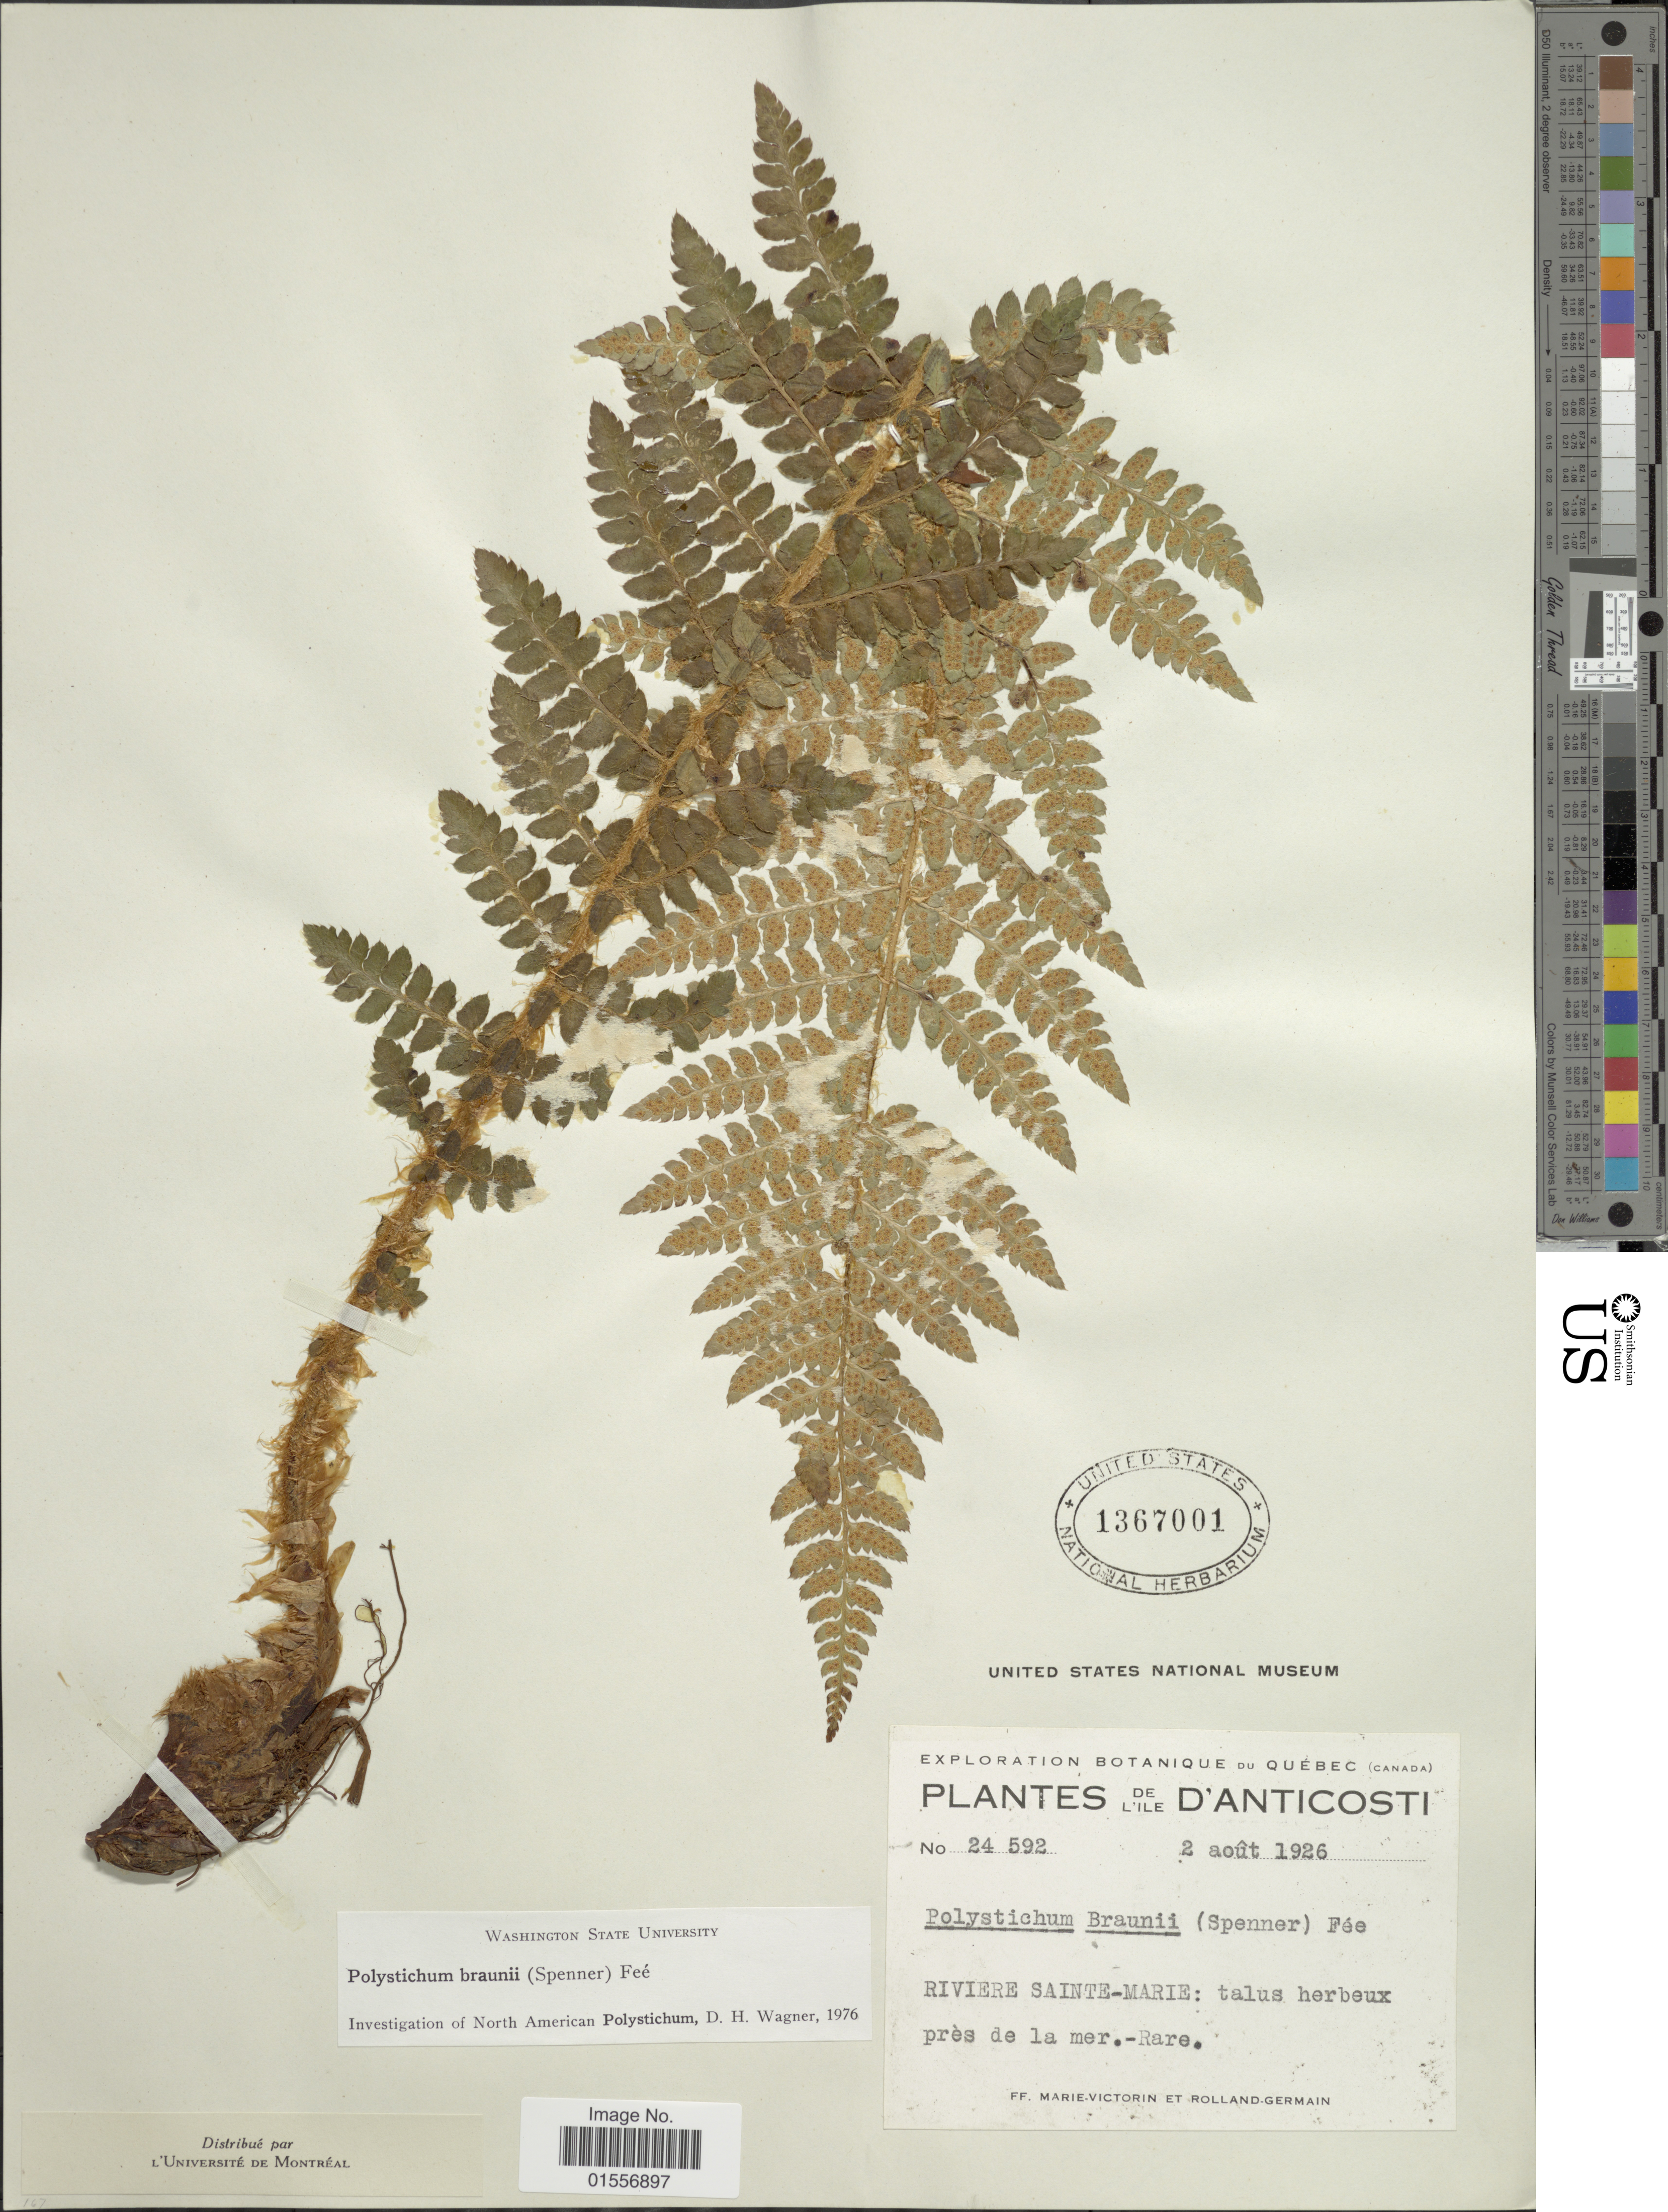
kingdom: Plantae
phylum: Tracheophyta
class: Polypodiopsida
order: Polypodiales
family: Dryopteridaceae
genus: Polystichum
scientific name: Polystichum braunii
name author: (Spenn.) Fée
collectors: -. Marie-Victorin & Rolland-Germain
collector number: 24592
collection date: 1926-08-02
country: Canada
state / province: Quebec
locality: L'ile D'Anticosti, Riviere Sainte-Marie: talus herbeux pres de la mer.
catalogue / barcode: US 1367001